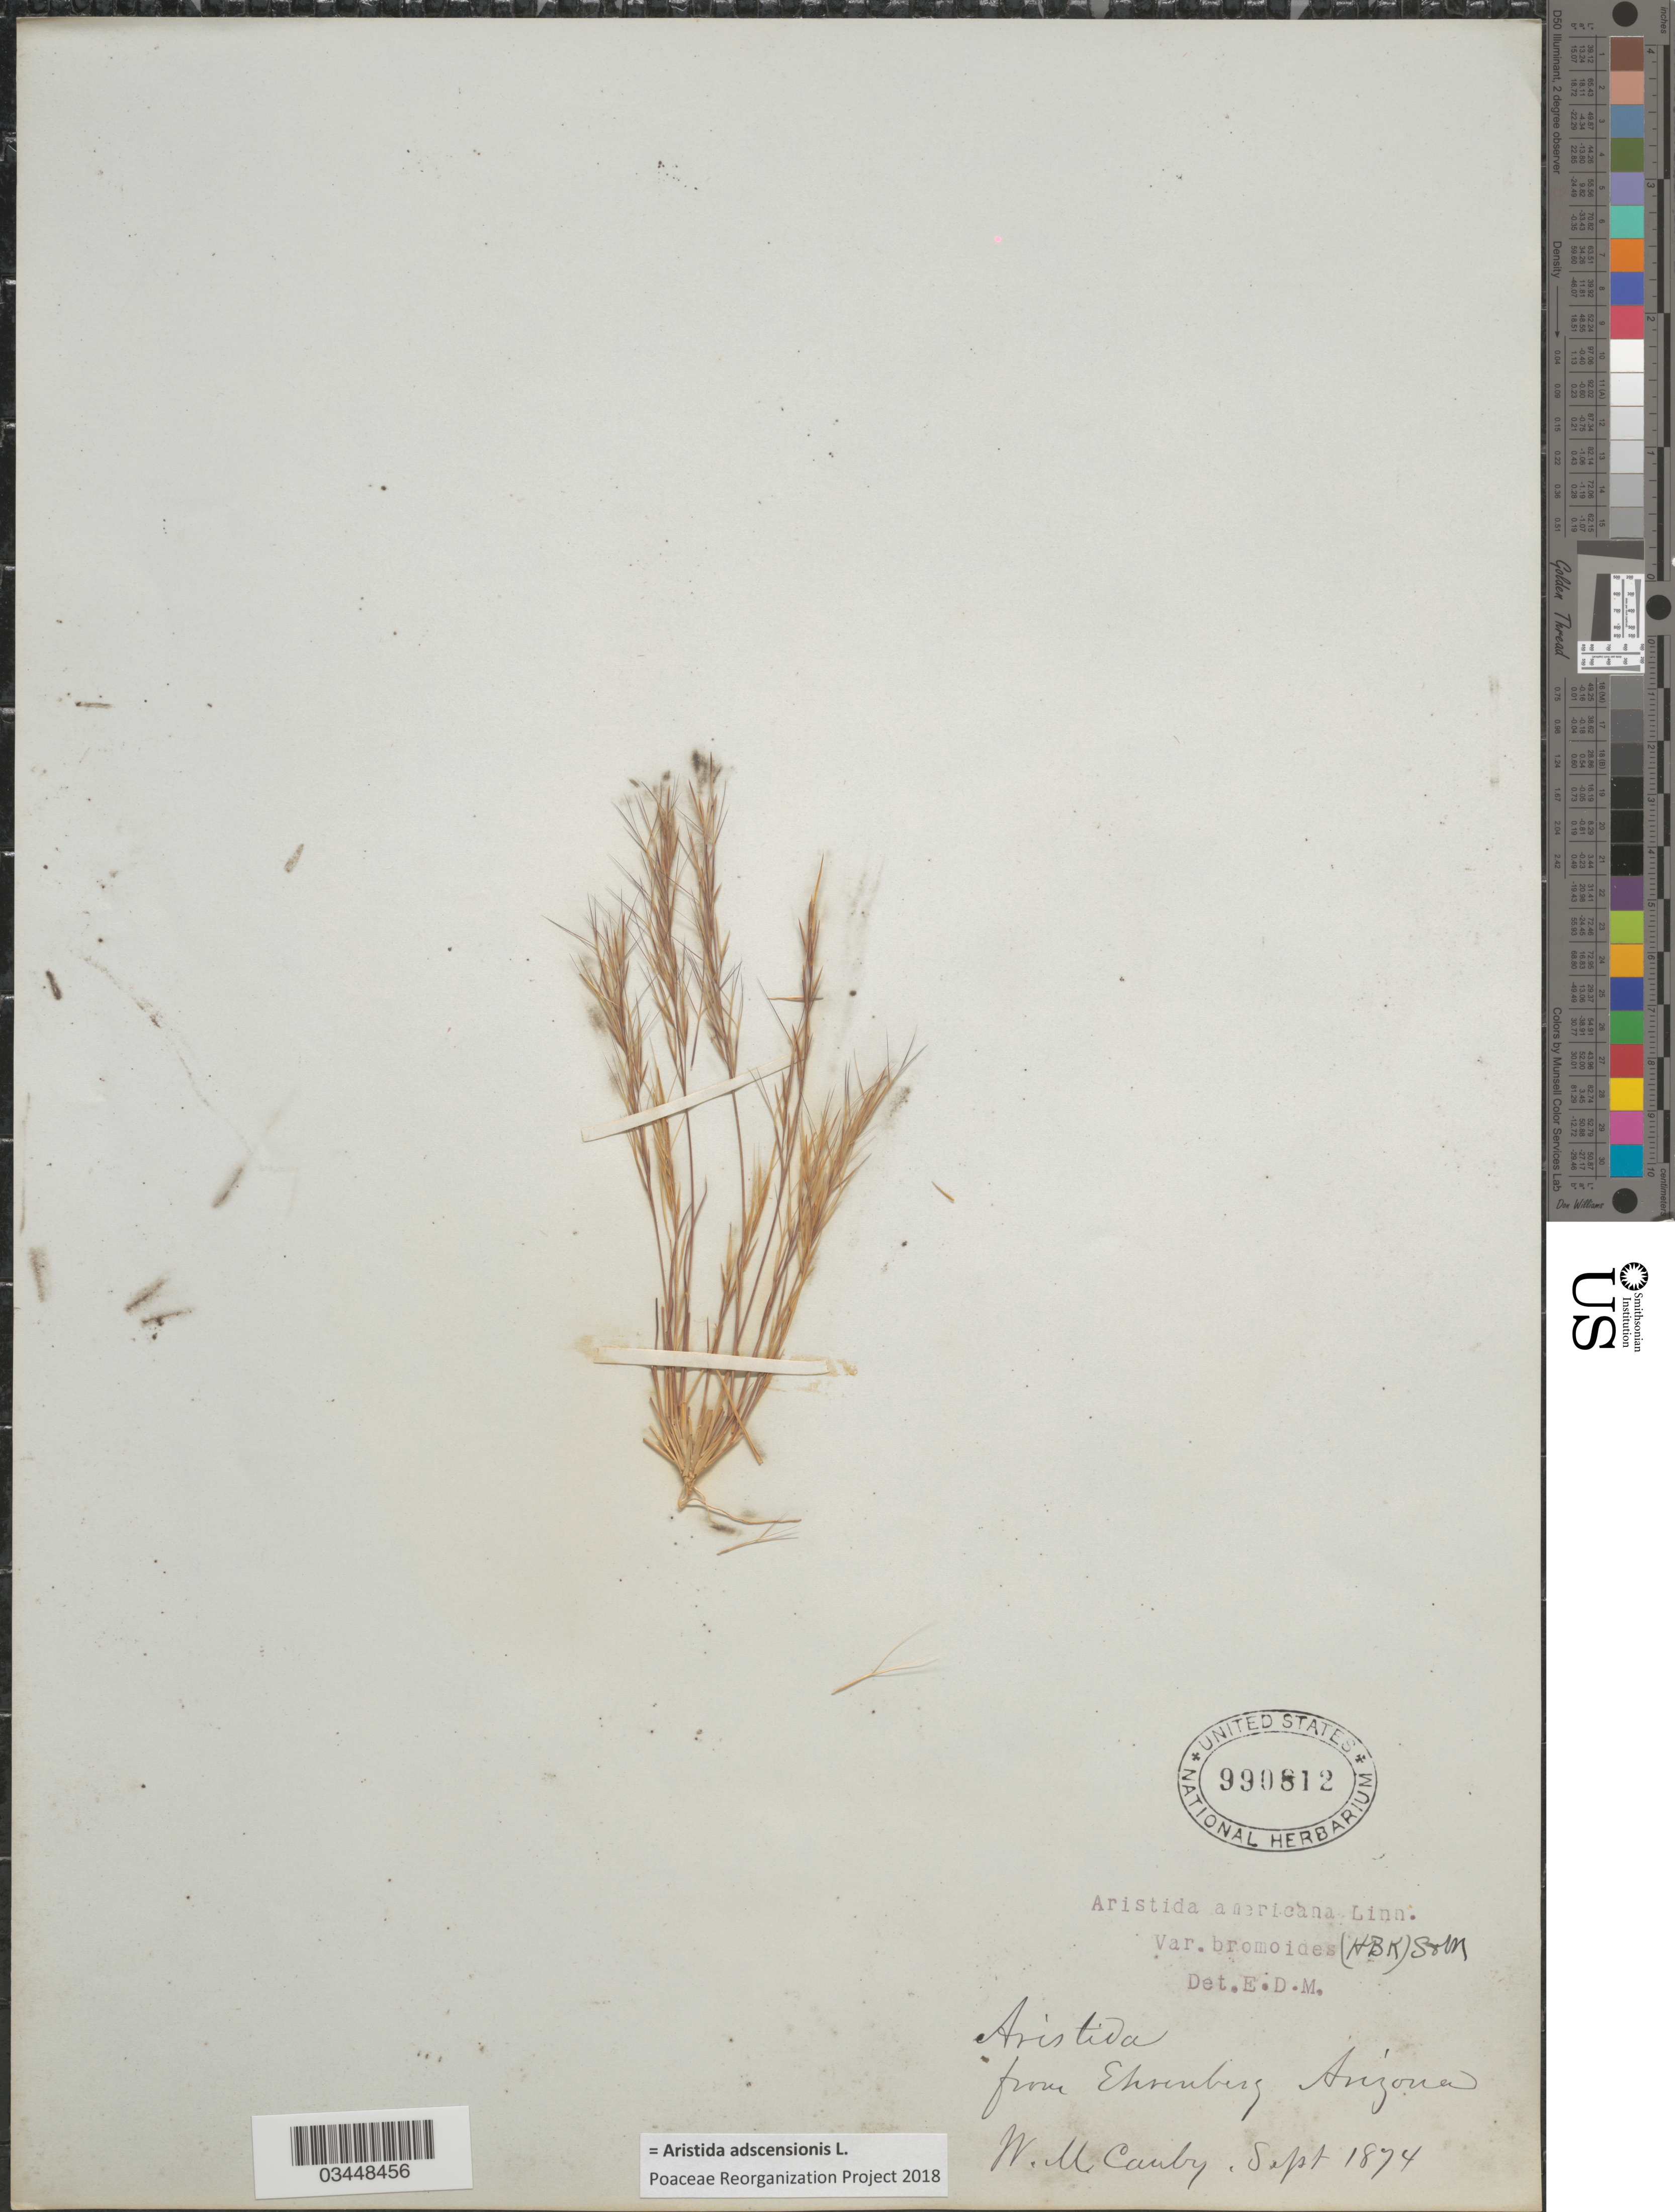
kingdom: Plantae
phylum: Tracheophyta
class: Liliopsida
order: Poales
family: Poaceae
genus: Aristida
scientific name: Aristida adscensionis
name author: L.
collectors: W. Canby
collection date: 1874-09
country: United States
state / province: Arizona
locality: From Ehrenberg.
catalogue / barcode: US 990812